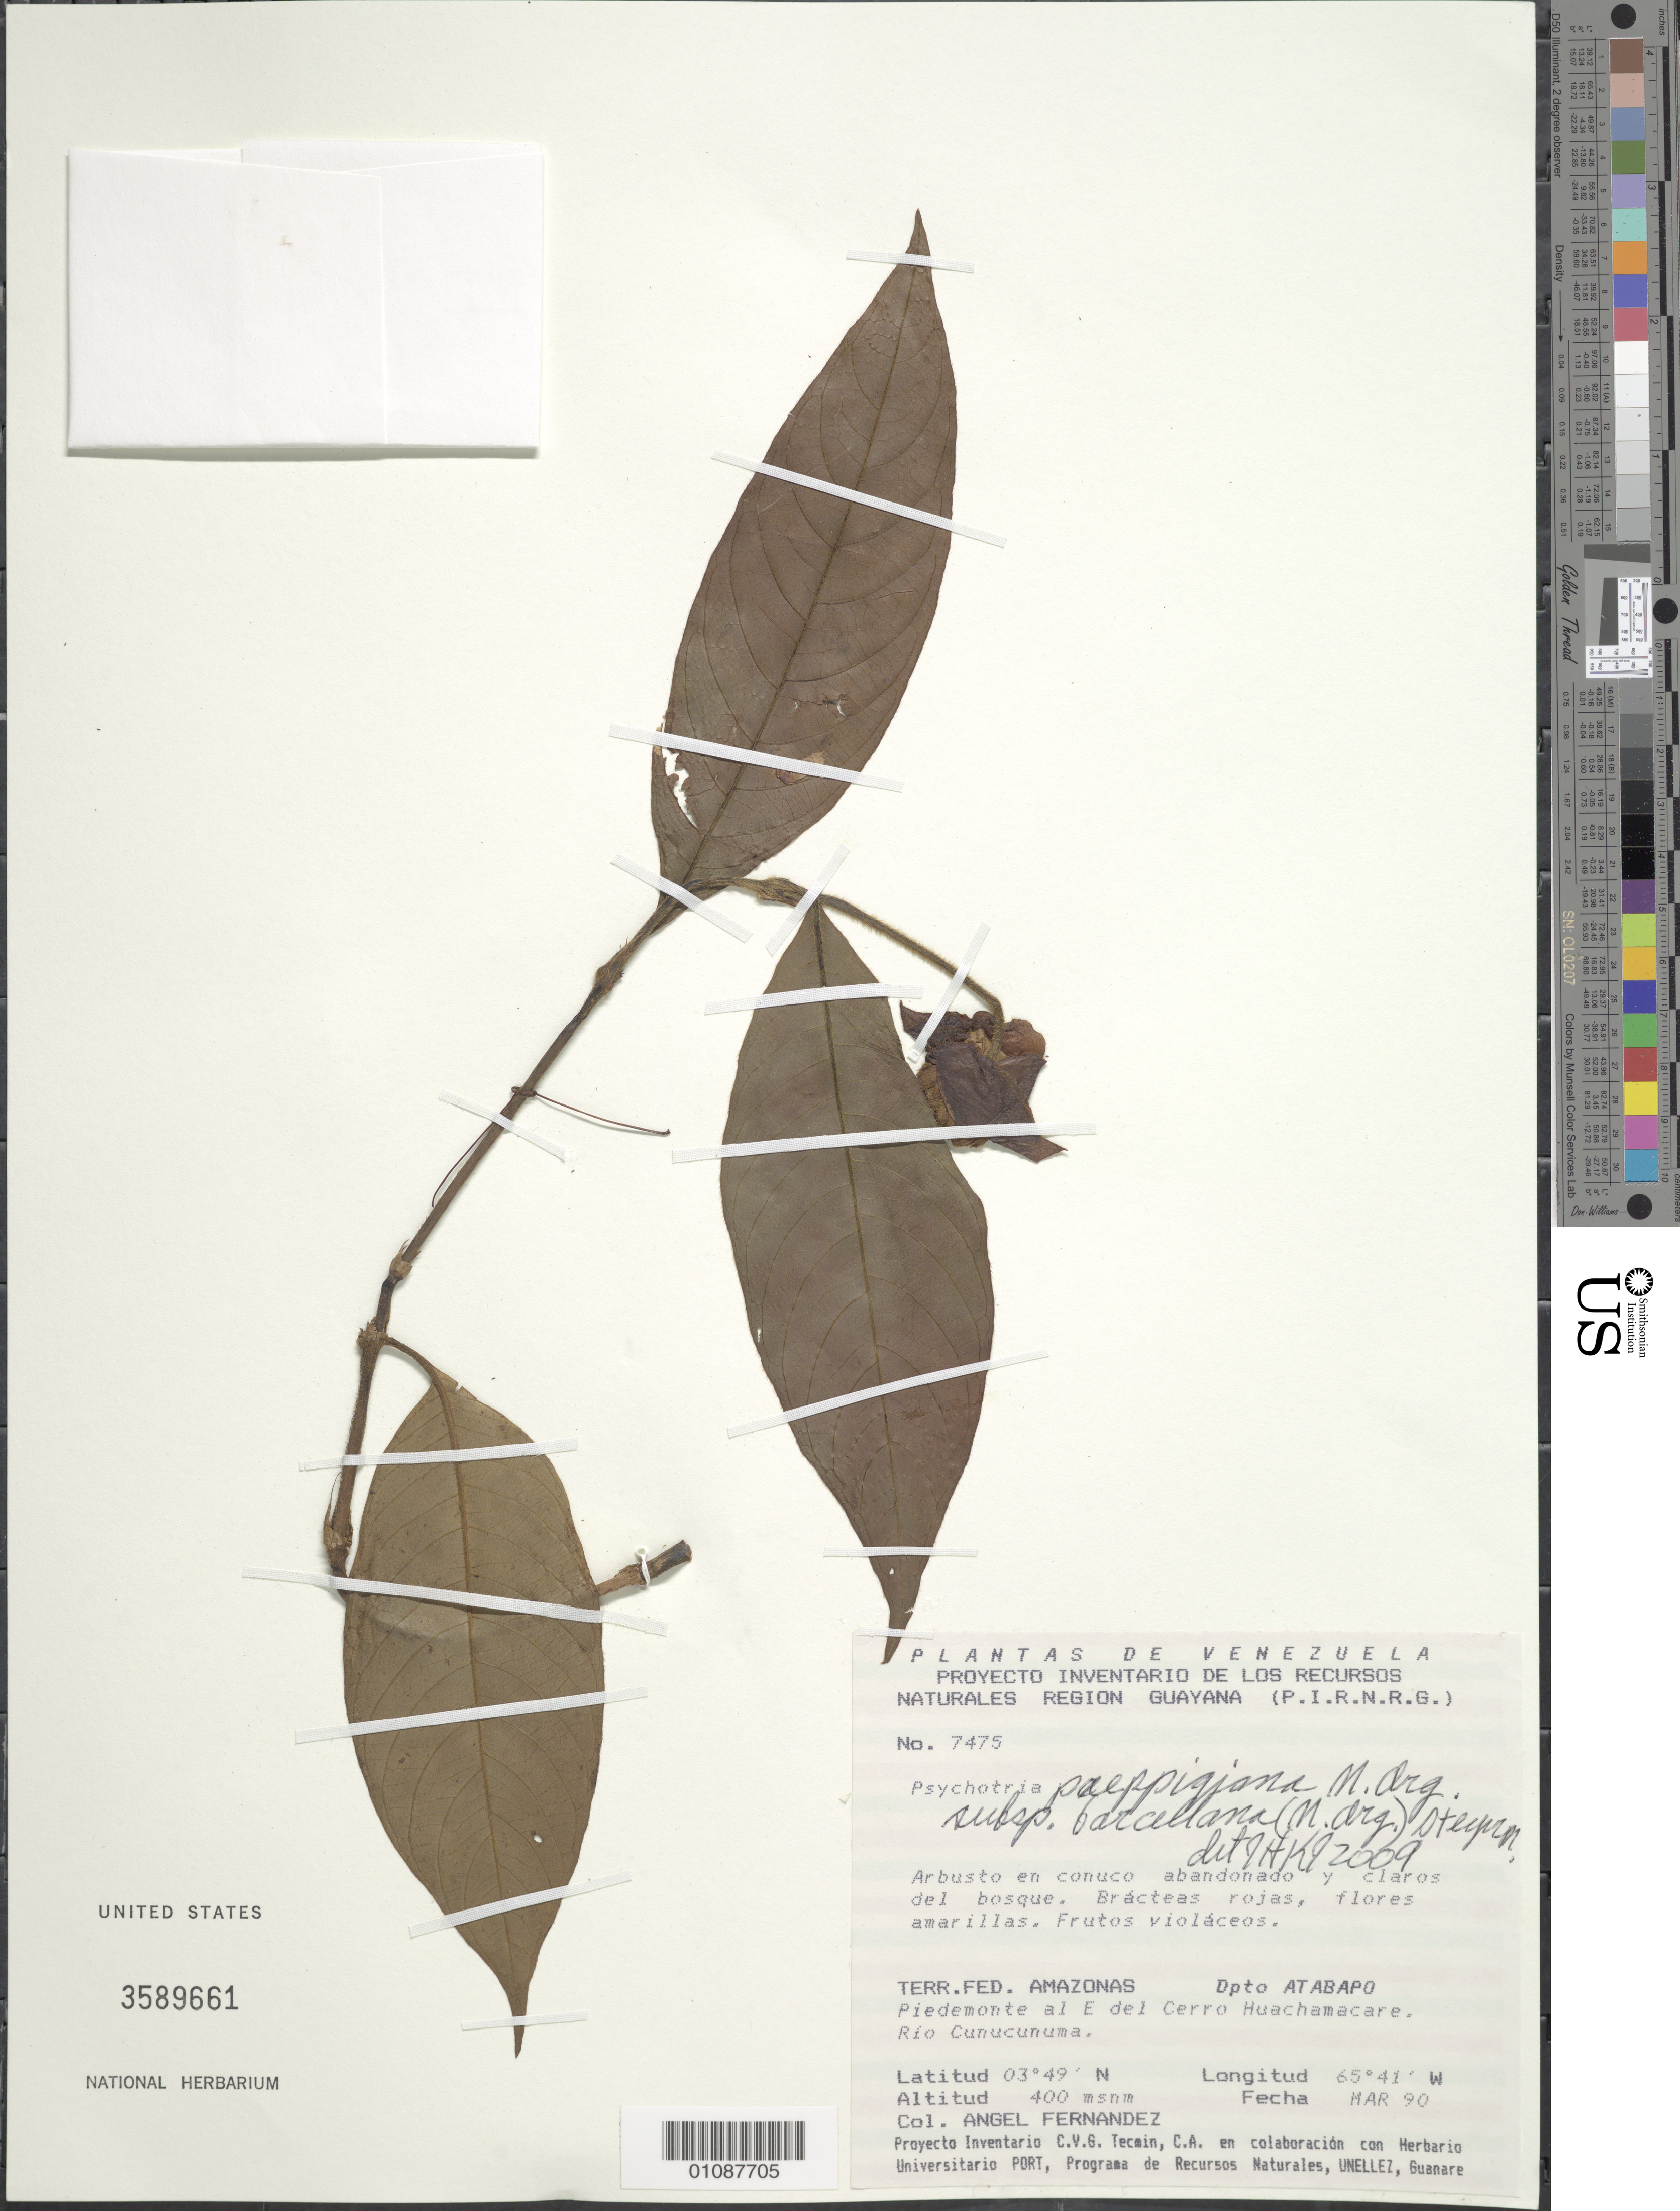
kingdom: Plantae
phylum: Tracheophyta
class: Magnoliopsida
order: Gentianales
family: Rubiaceae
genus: Psychotria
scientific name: Psychotria poeppigiana subsp. barcellana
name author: (Müll. Arg.) Steyerm.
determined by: Kirkbride, J. H.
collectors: A. Fernández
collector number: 7475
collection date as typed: Mar-90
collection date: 1990-03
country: Venezuela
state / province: Amazonas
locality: Piedemonte al E del Cerro Huachamacare. Rio Cunucunuma.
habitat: En conuco abandonado y claros del bosque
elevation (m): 400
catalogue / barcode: US 3589661